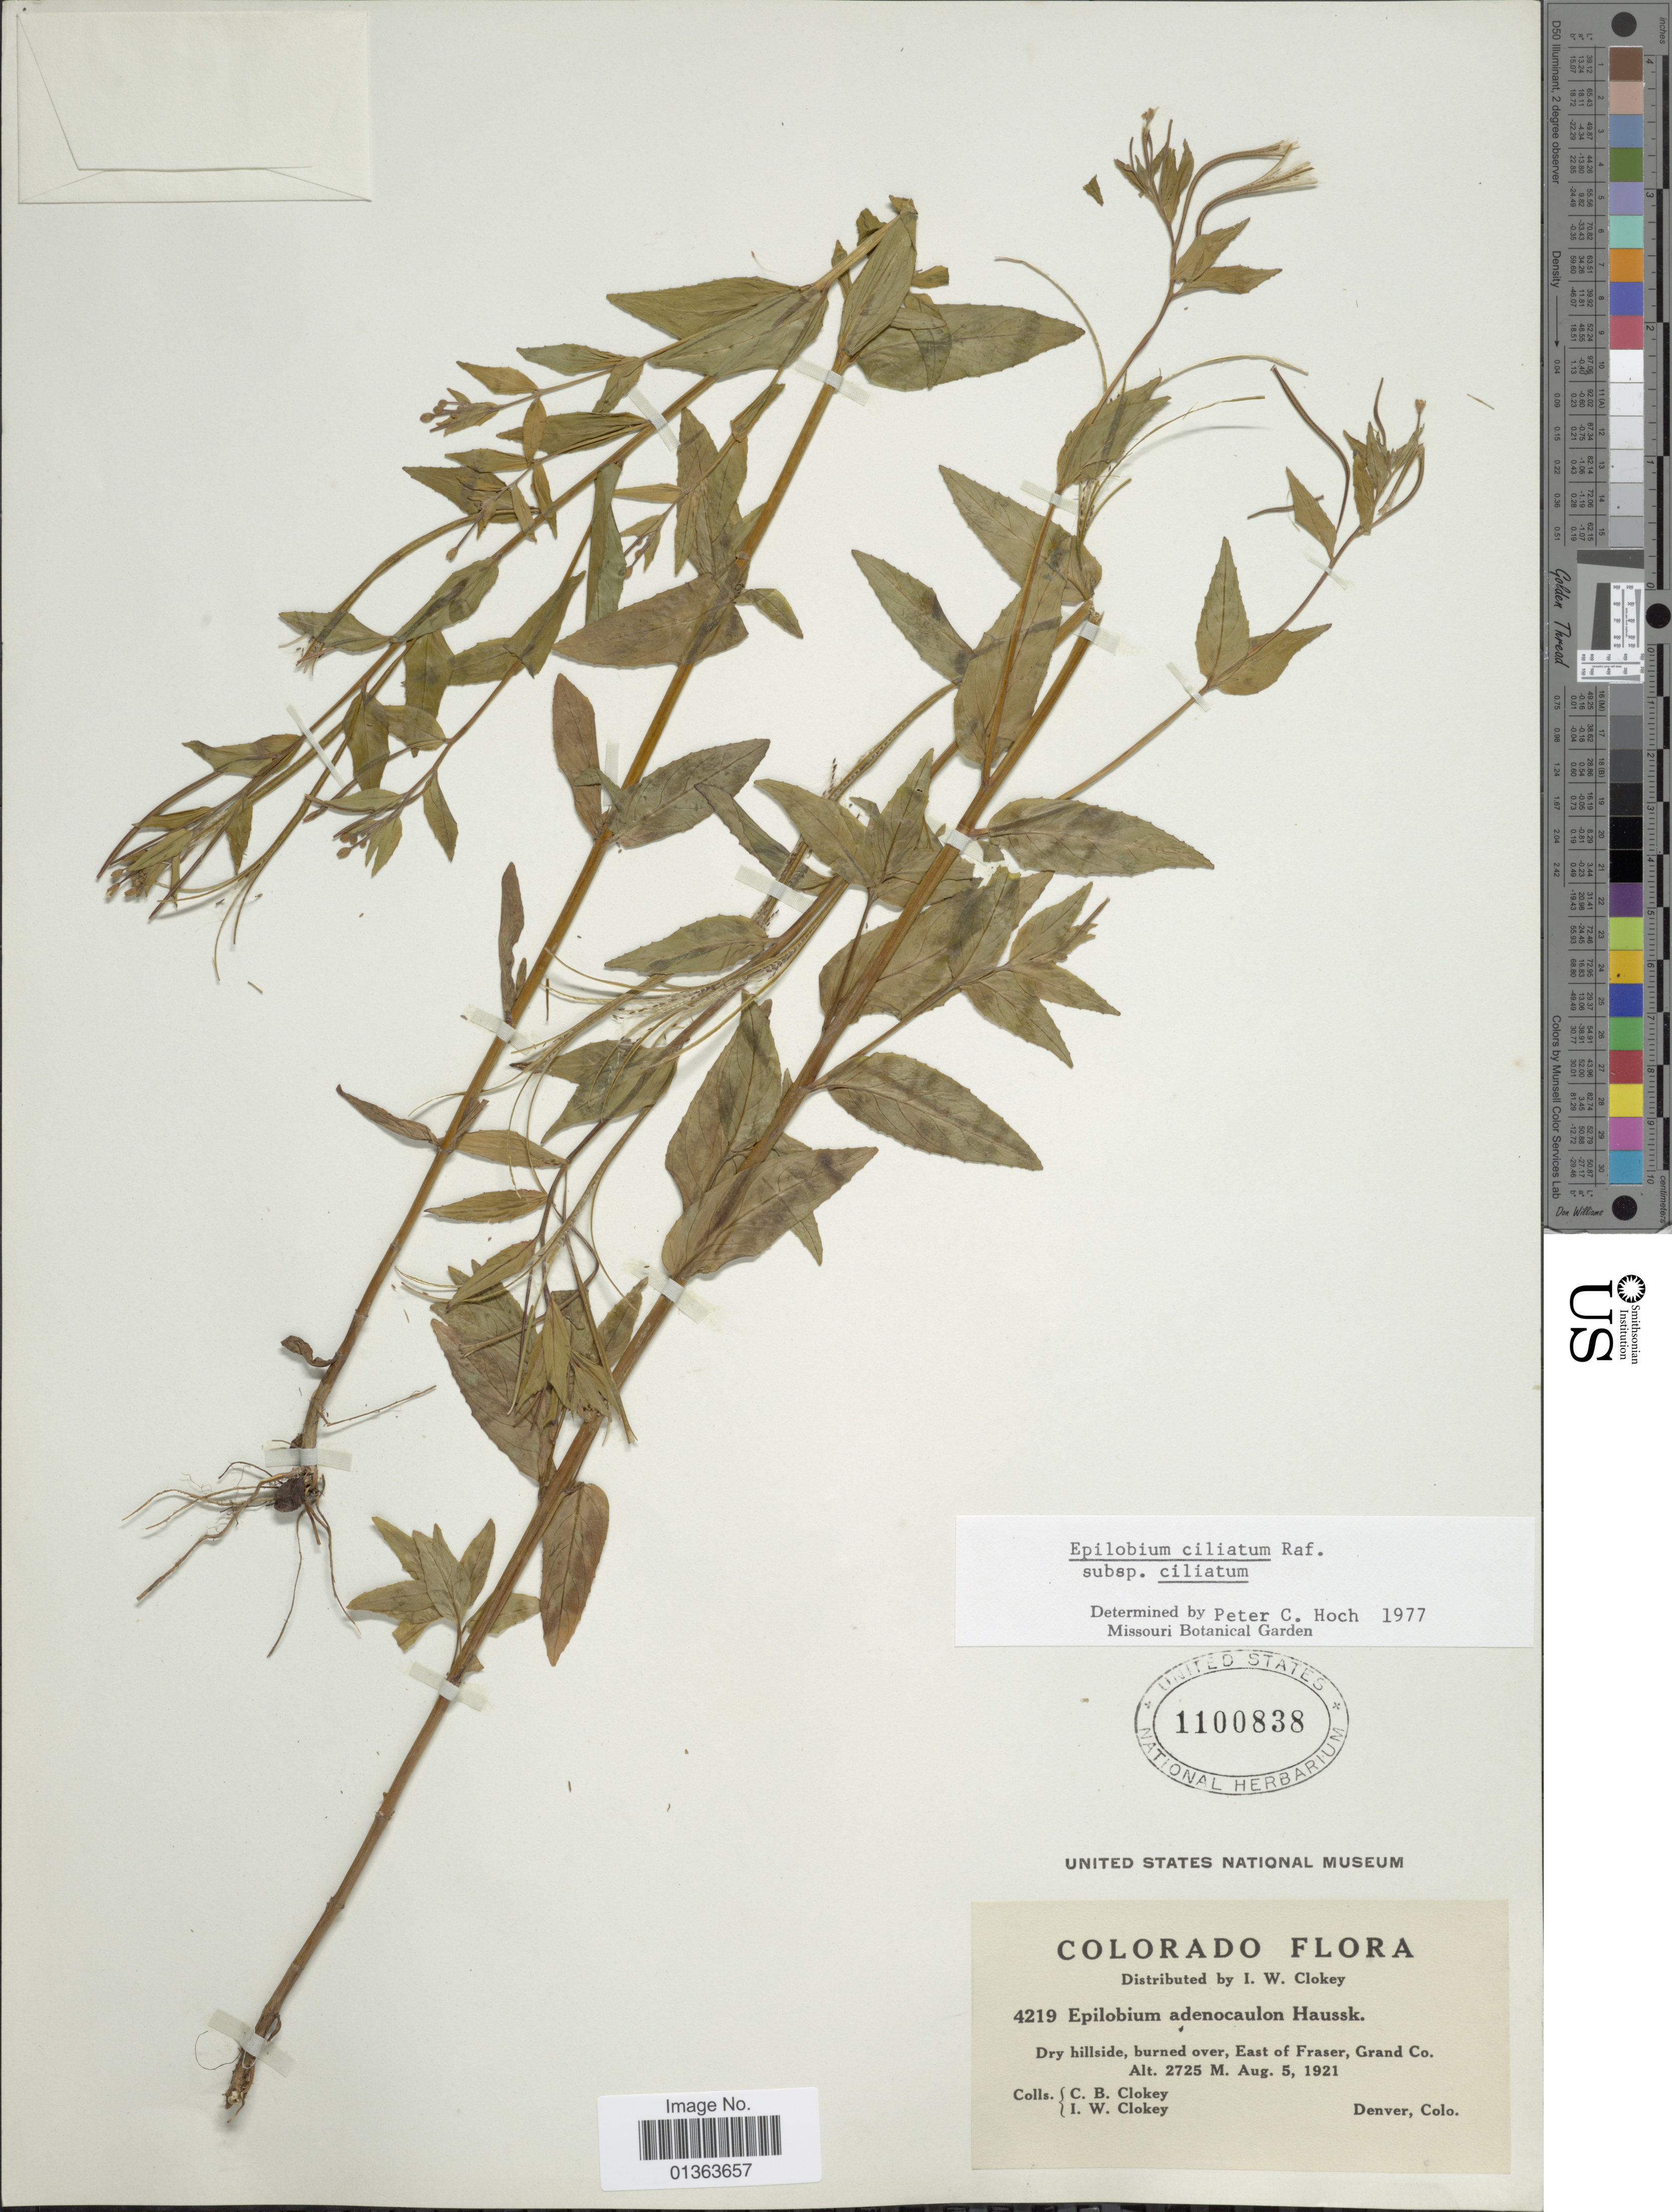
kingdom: Plantae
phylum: Tracheophyta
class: Magnoliopsida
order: Myrtales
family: Onagraceae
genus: Epilobium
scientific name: Epilobium ciliatum subsp. ciliatum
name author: Raf.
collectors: C. Clokey & I. W. Clokey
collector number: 4219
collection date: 1921-08-05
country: United States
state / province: Colorado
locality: Dry hillside, burned over, East of Fraser, Grand Co. Denver.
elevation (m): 2725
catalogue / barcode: US 1100838